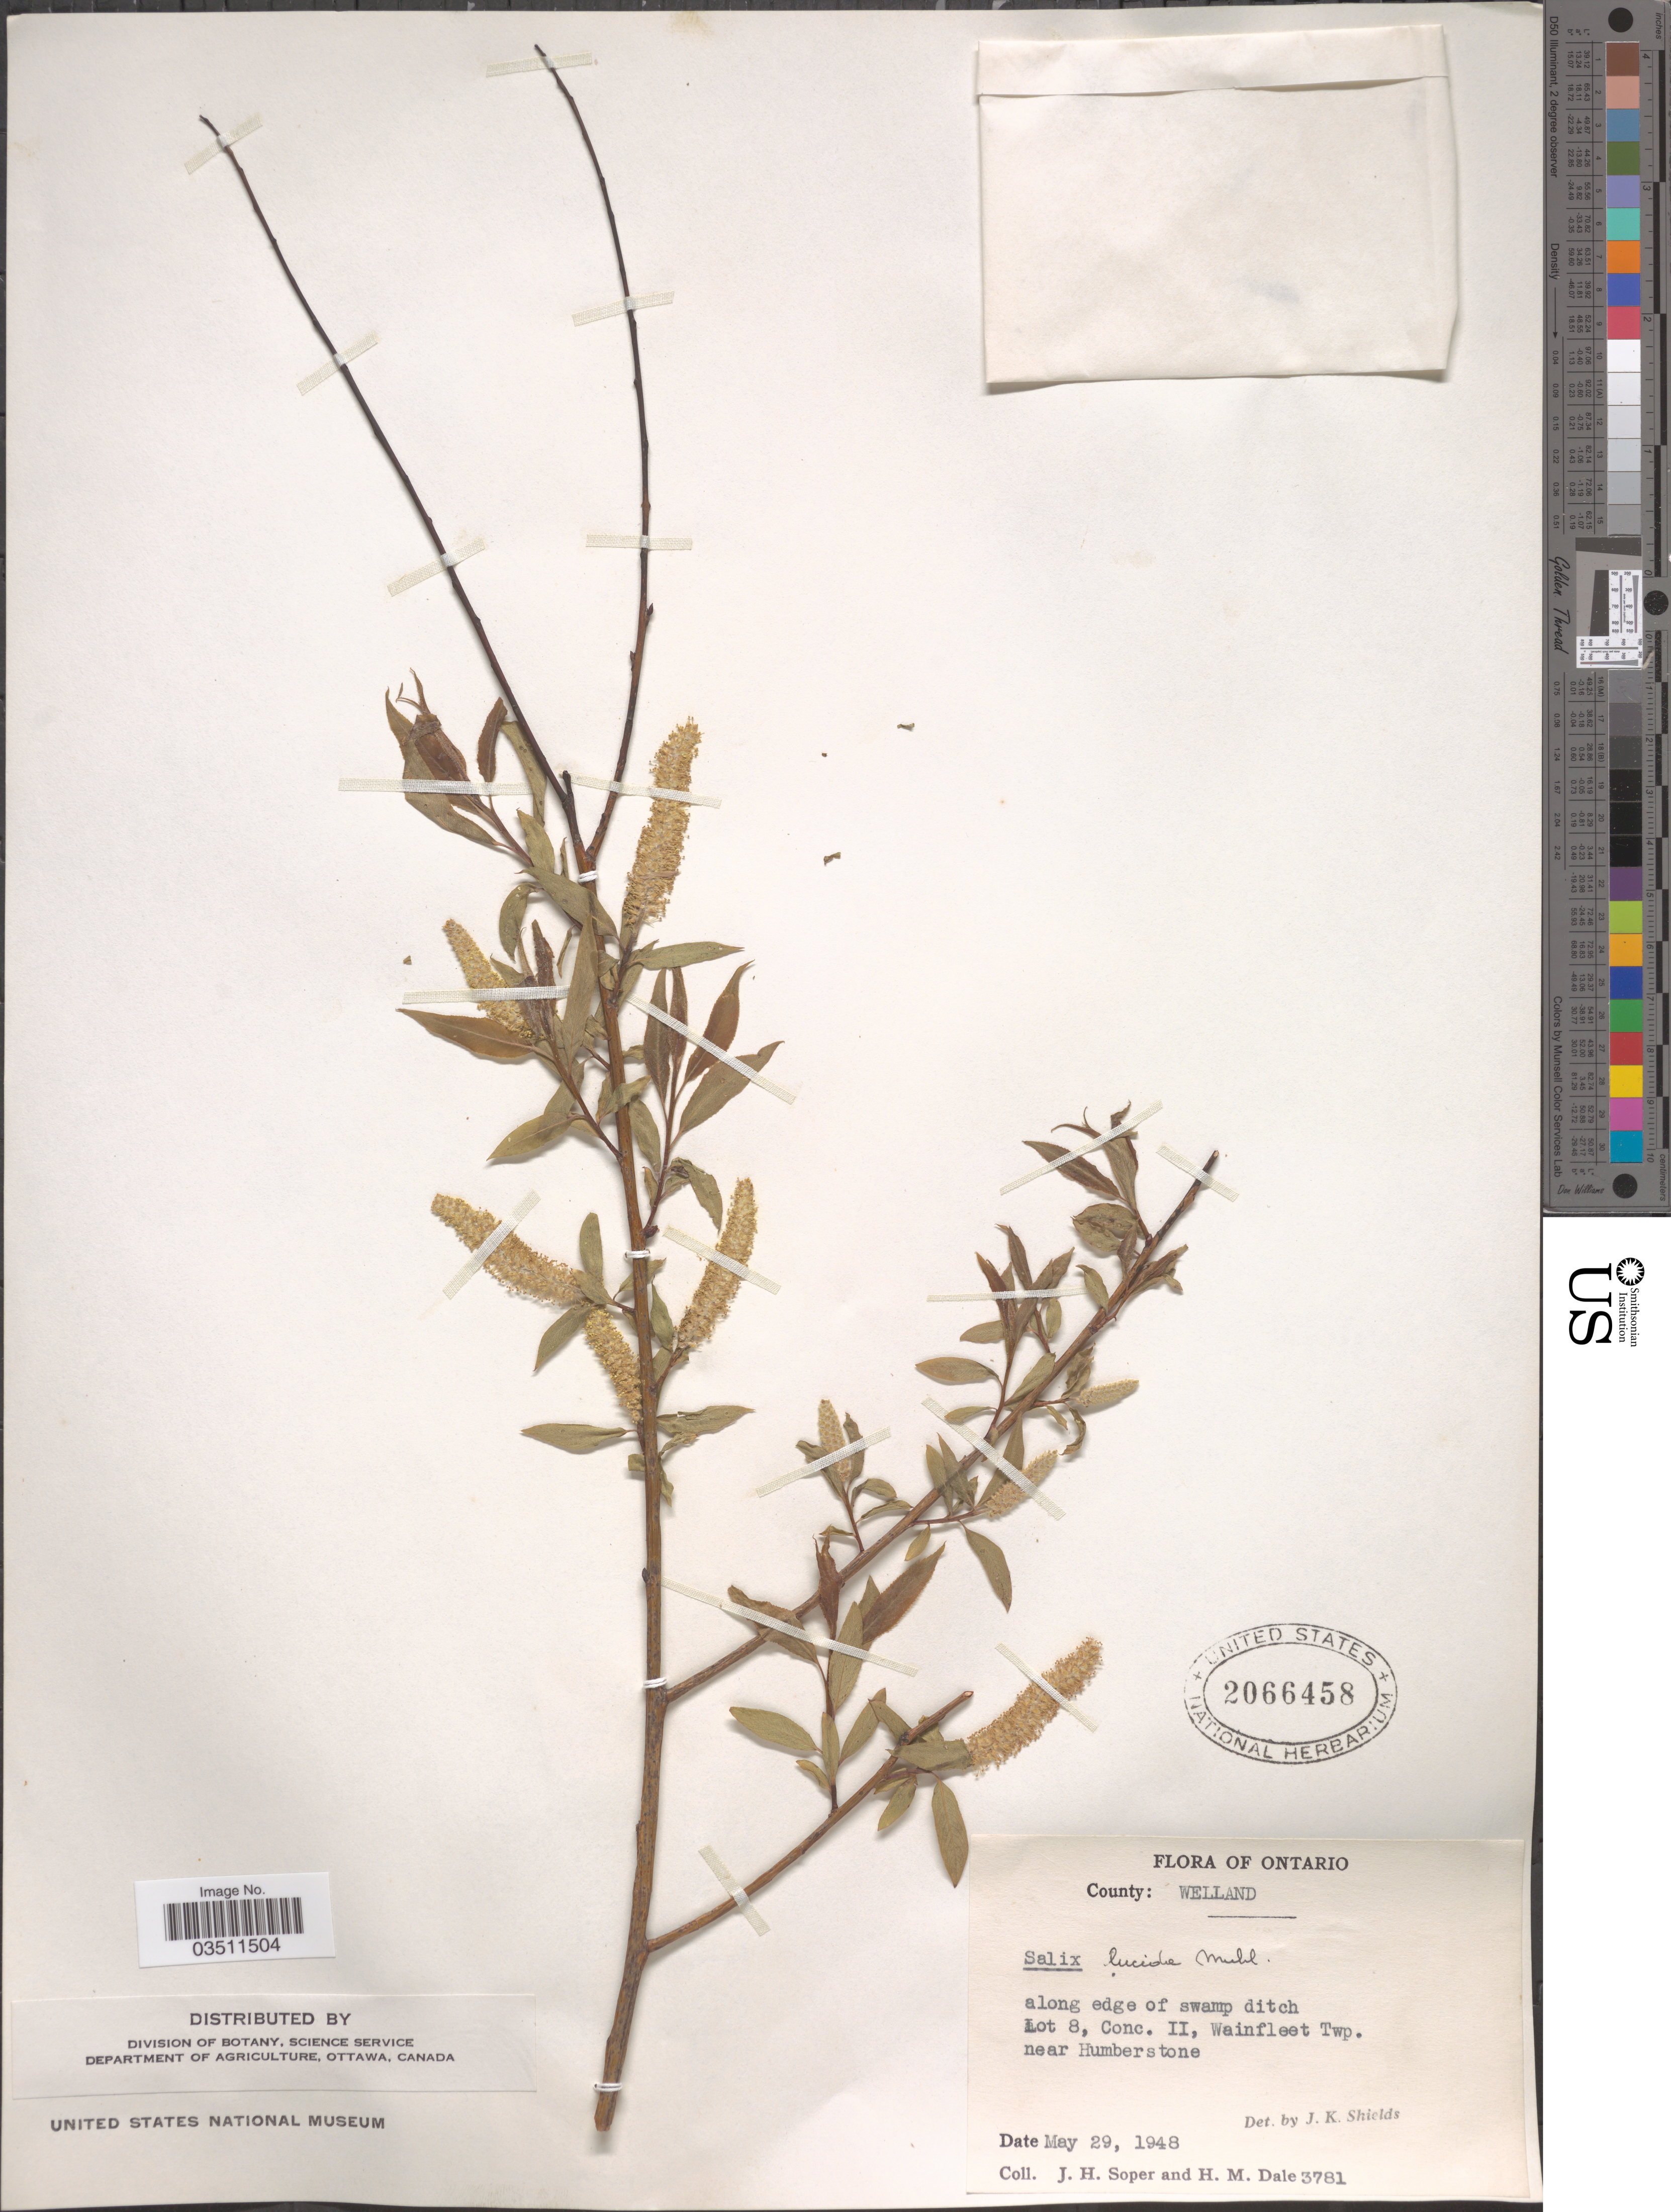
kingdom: Plantae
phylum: Tracheophyta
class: Magnoliopsida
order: Malpighiales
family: Salicaceae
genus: Salix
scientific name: Salix lucida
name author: Muhl.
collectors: J. H. Soper & H. M. Dale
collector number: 3781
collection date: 1948-05-29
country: Canada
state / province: Ontario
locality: County: Welland. Along edge of swamp ditch Lot 8, Conc. II, Wainfleet Twp. near Humberstone.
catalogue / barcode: US 2066458